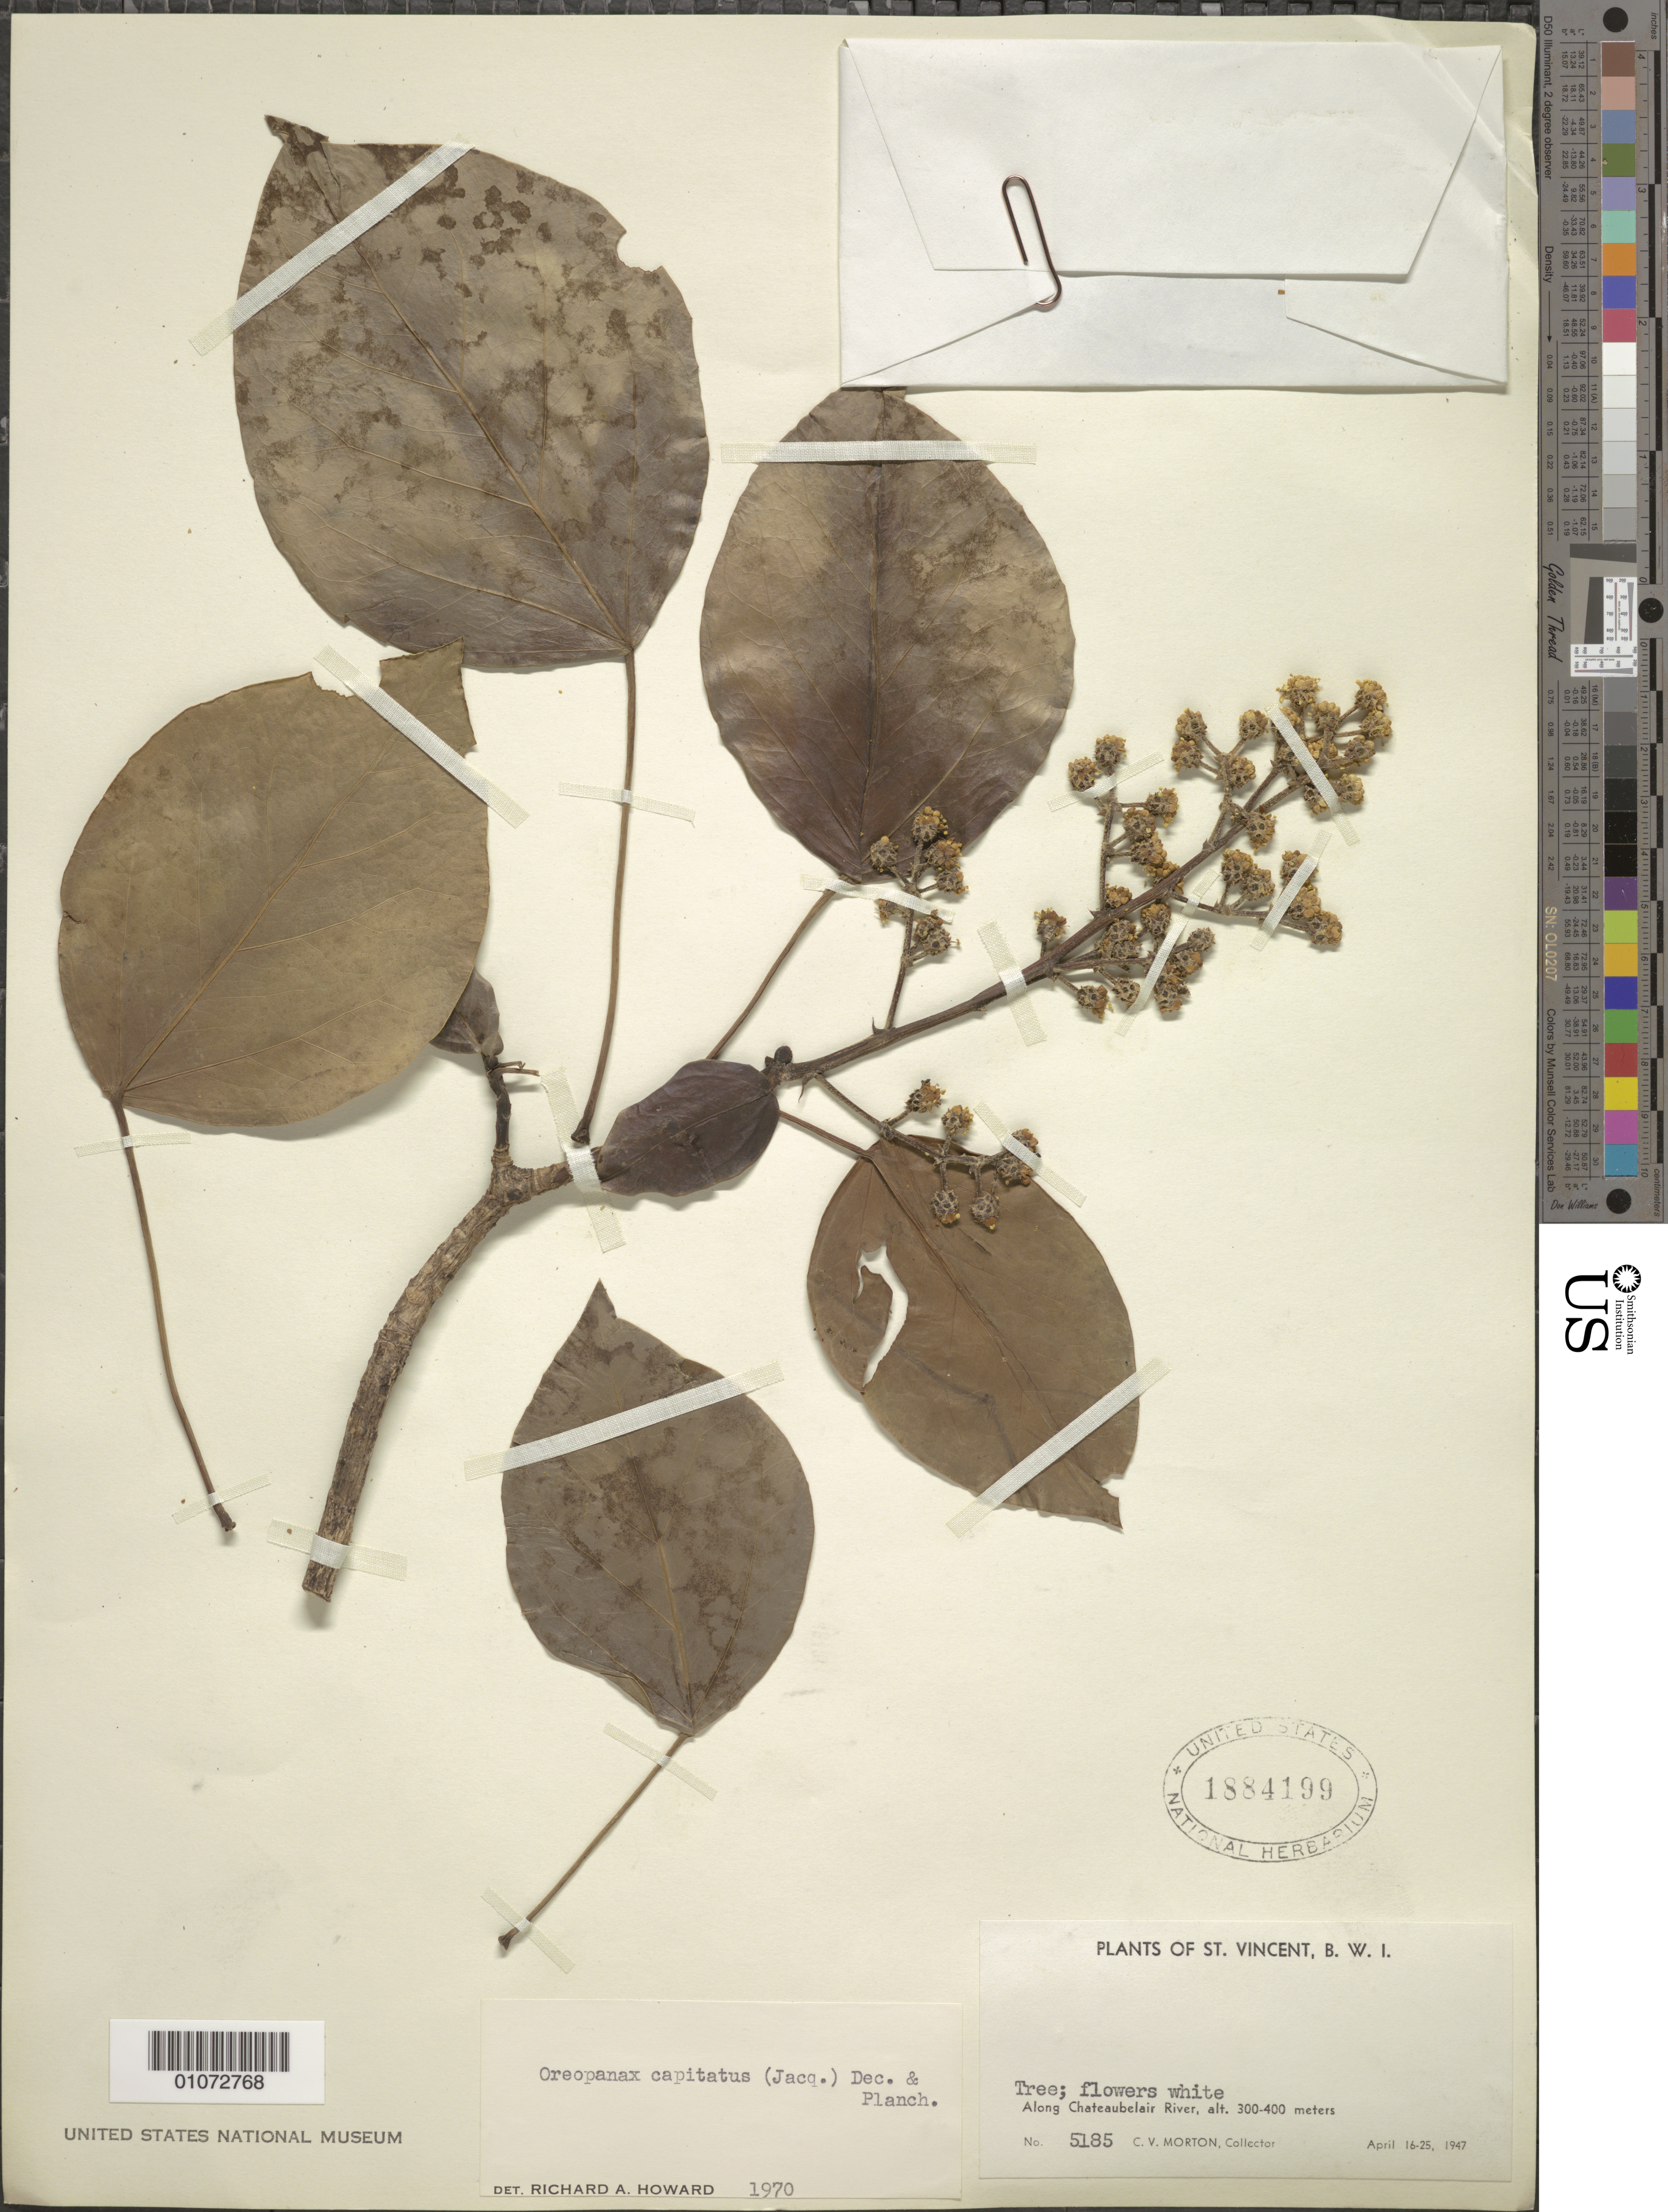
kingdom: Plantae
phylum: Tracheophyta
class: Magnoliopsida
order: Apiales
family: Araliaceae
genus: Oreopanax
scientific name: Oreopanax capitatus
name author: (Jacq.) Decne. & Planch.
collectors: C. V. Morton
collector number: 5185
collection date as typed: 16 Apr 1947 to 25 Apr 1947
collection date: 1947-04-16/1947-04-25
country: St. Vincent - Grenadines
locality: Along Chateaubelair River.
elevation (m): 300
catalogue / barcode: US 1884199